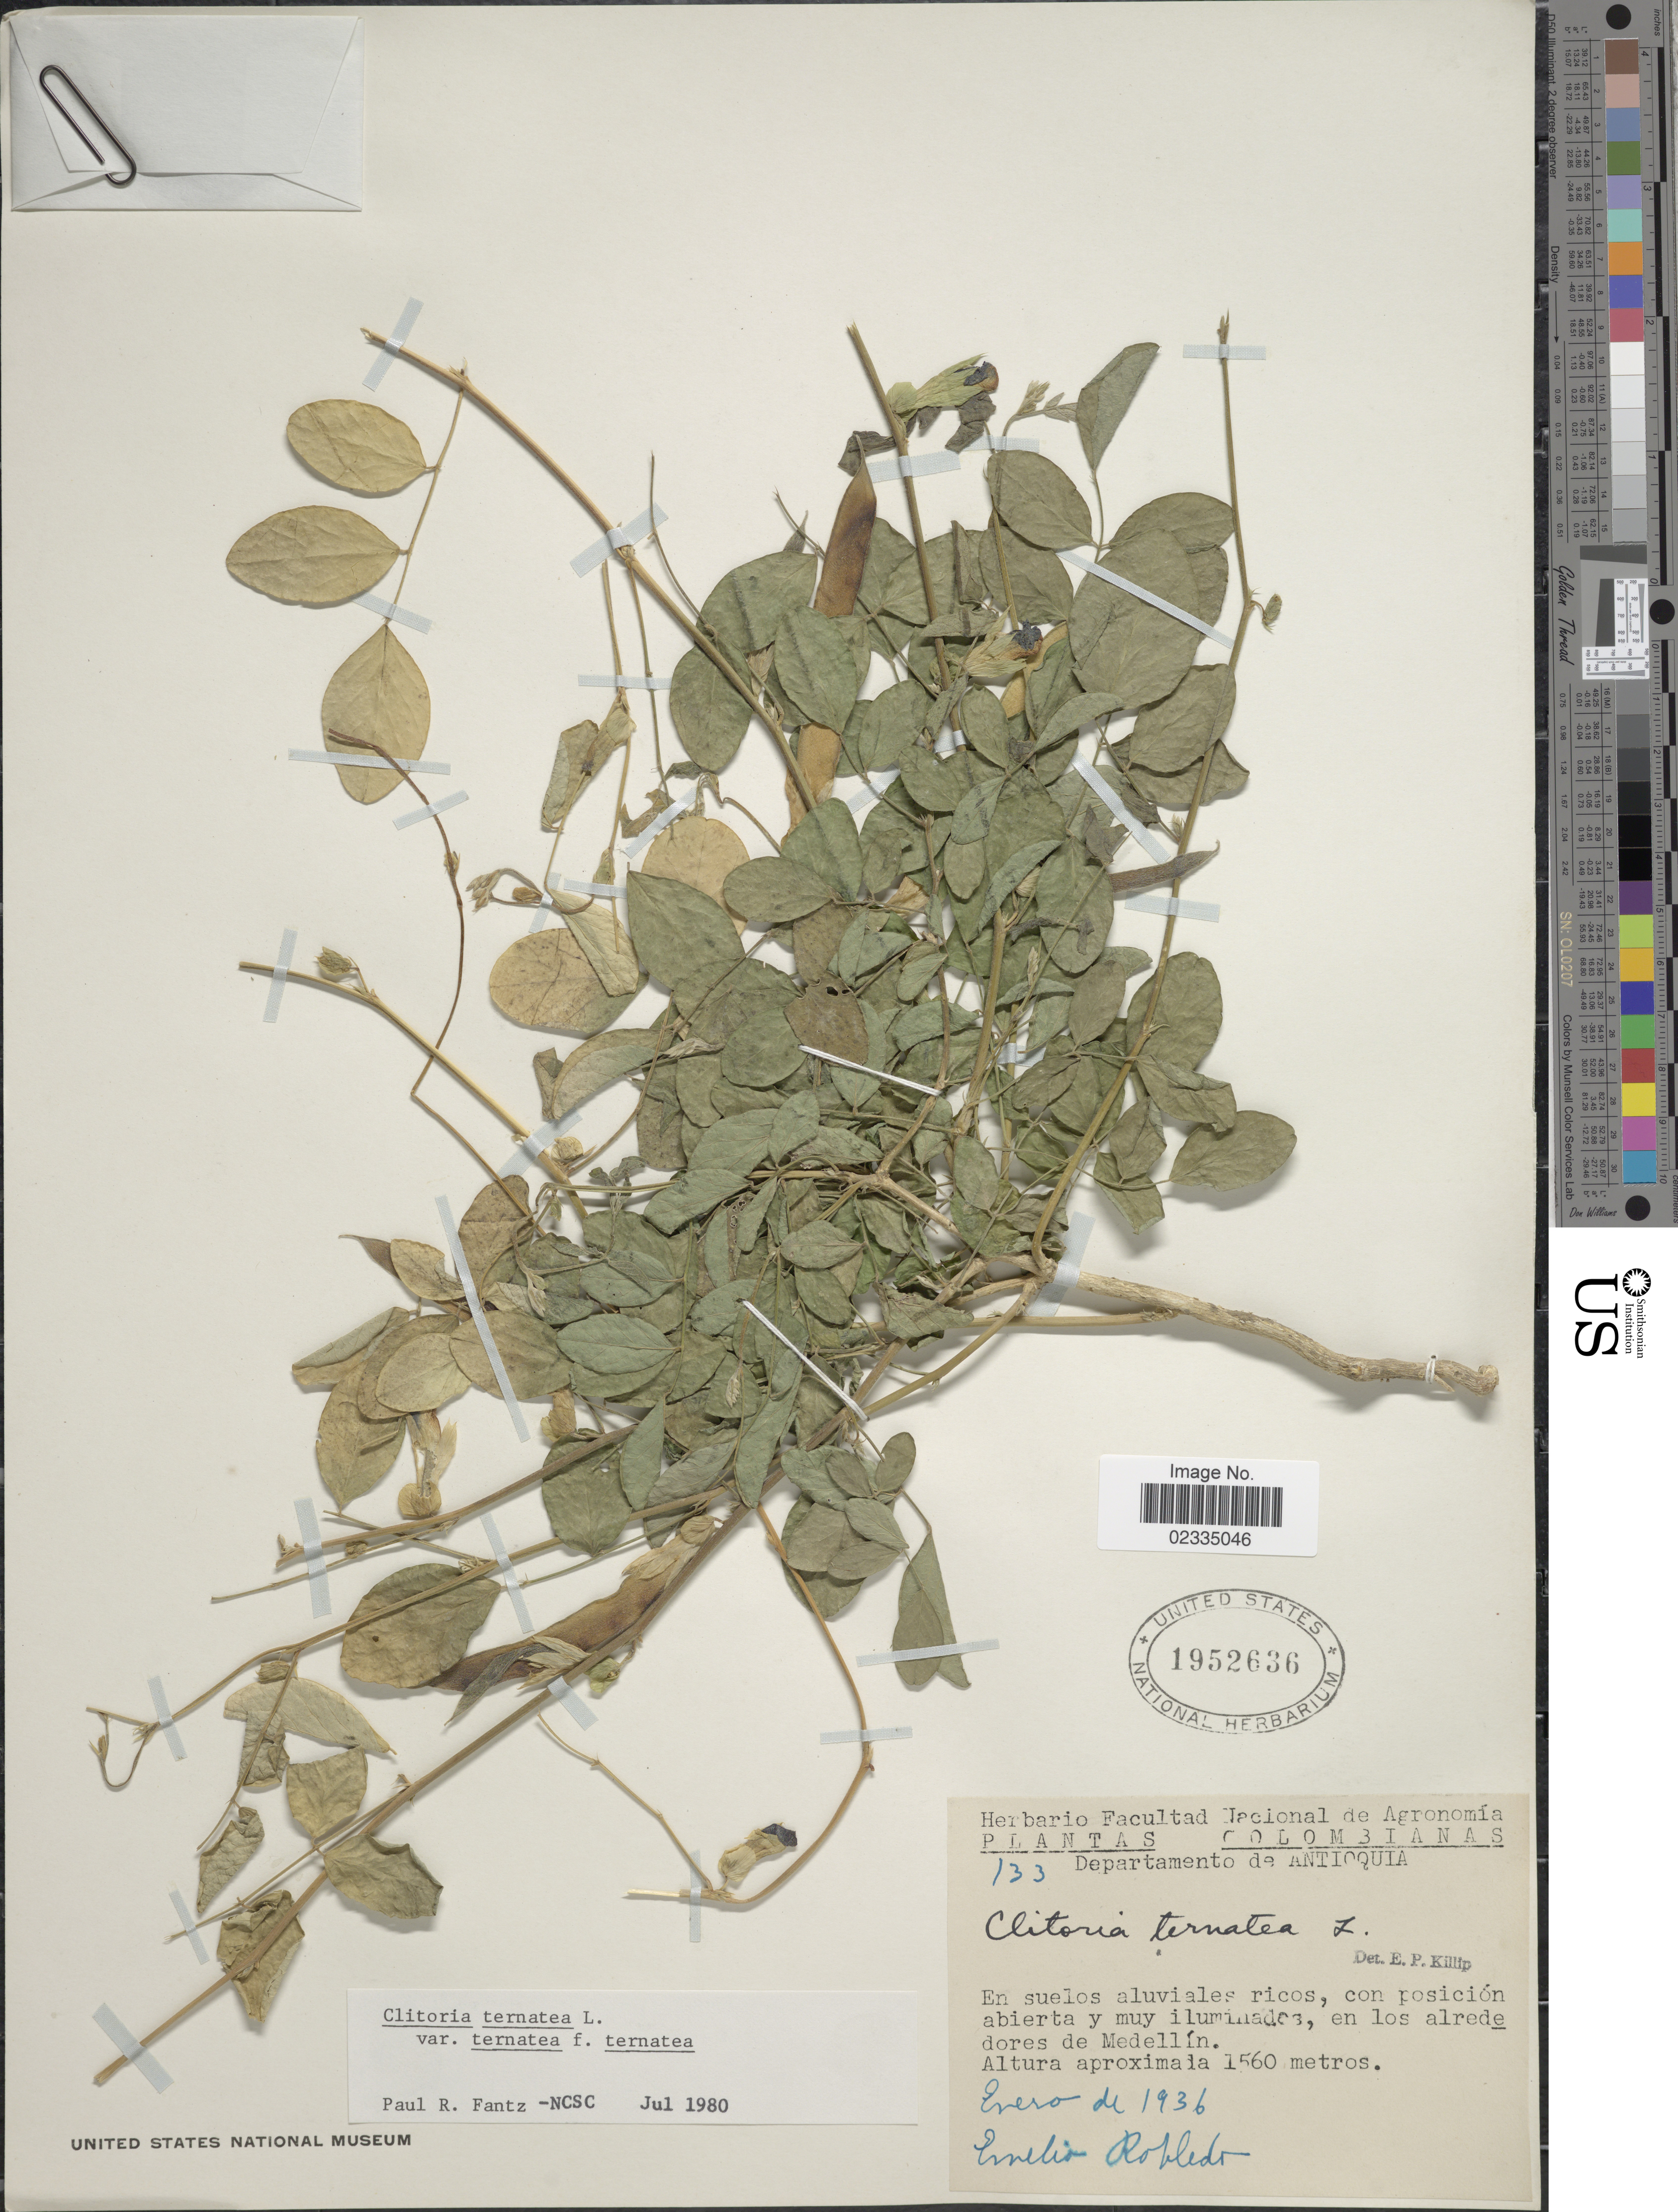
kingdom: Plantae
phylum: Tracheophyta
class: Magnoliopsida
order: Fabales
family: Fabaceae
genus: Clitoria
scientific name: Clitoria ternatea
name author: L.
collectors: E. Robledo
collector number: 133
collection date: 1936-01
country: Colombia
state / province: Antioquia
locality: An los alrededores de Medellin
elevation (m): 1560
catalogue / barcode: US 1952636